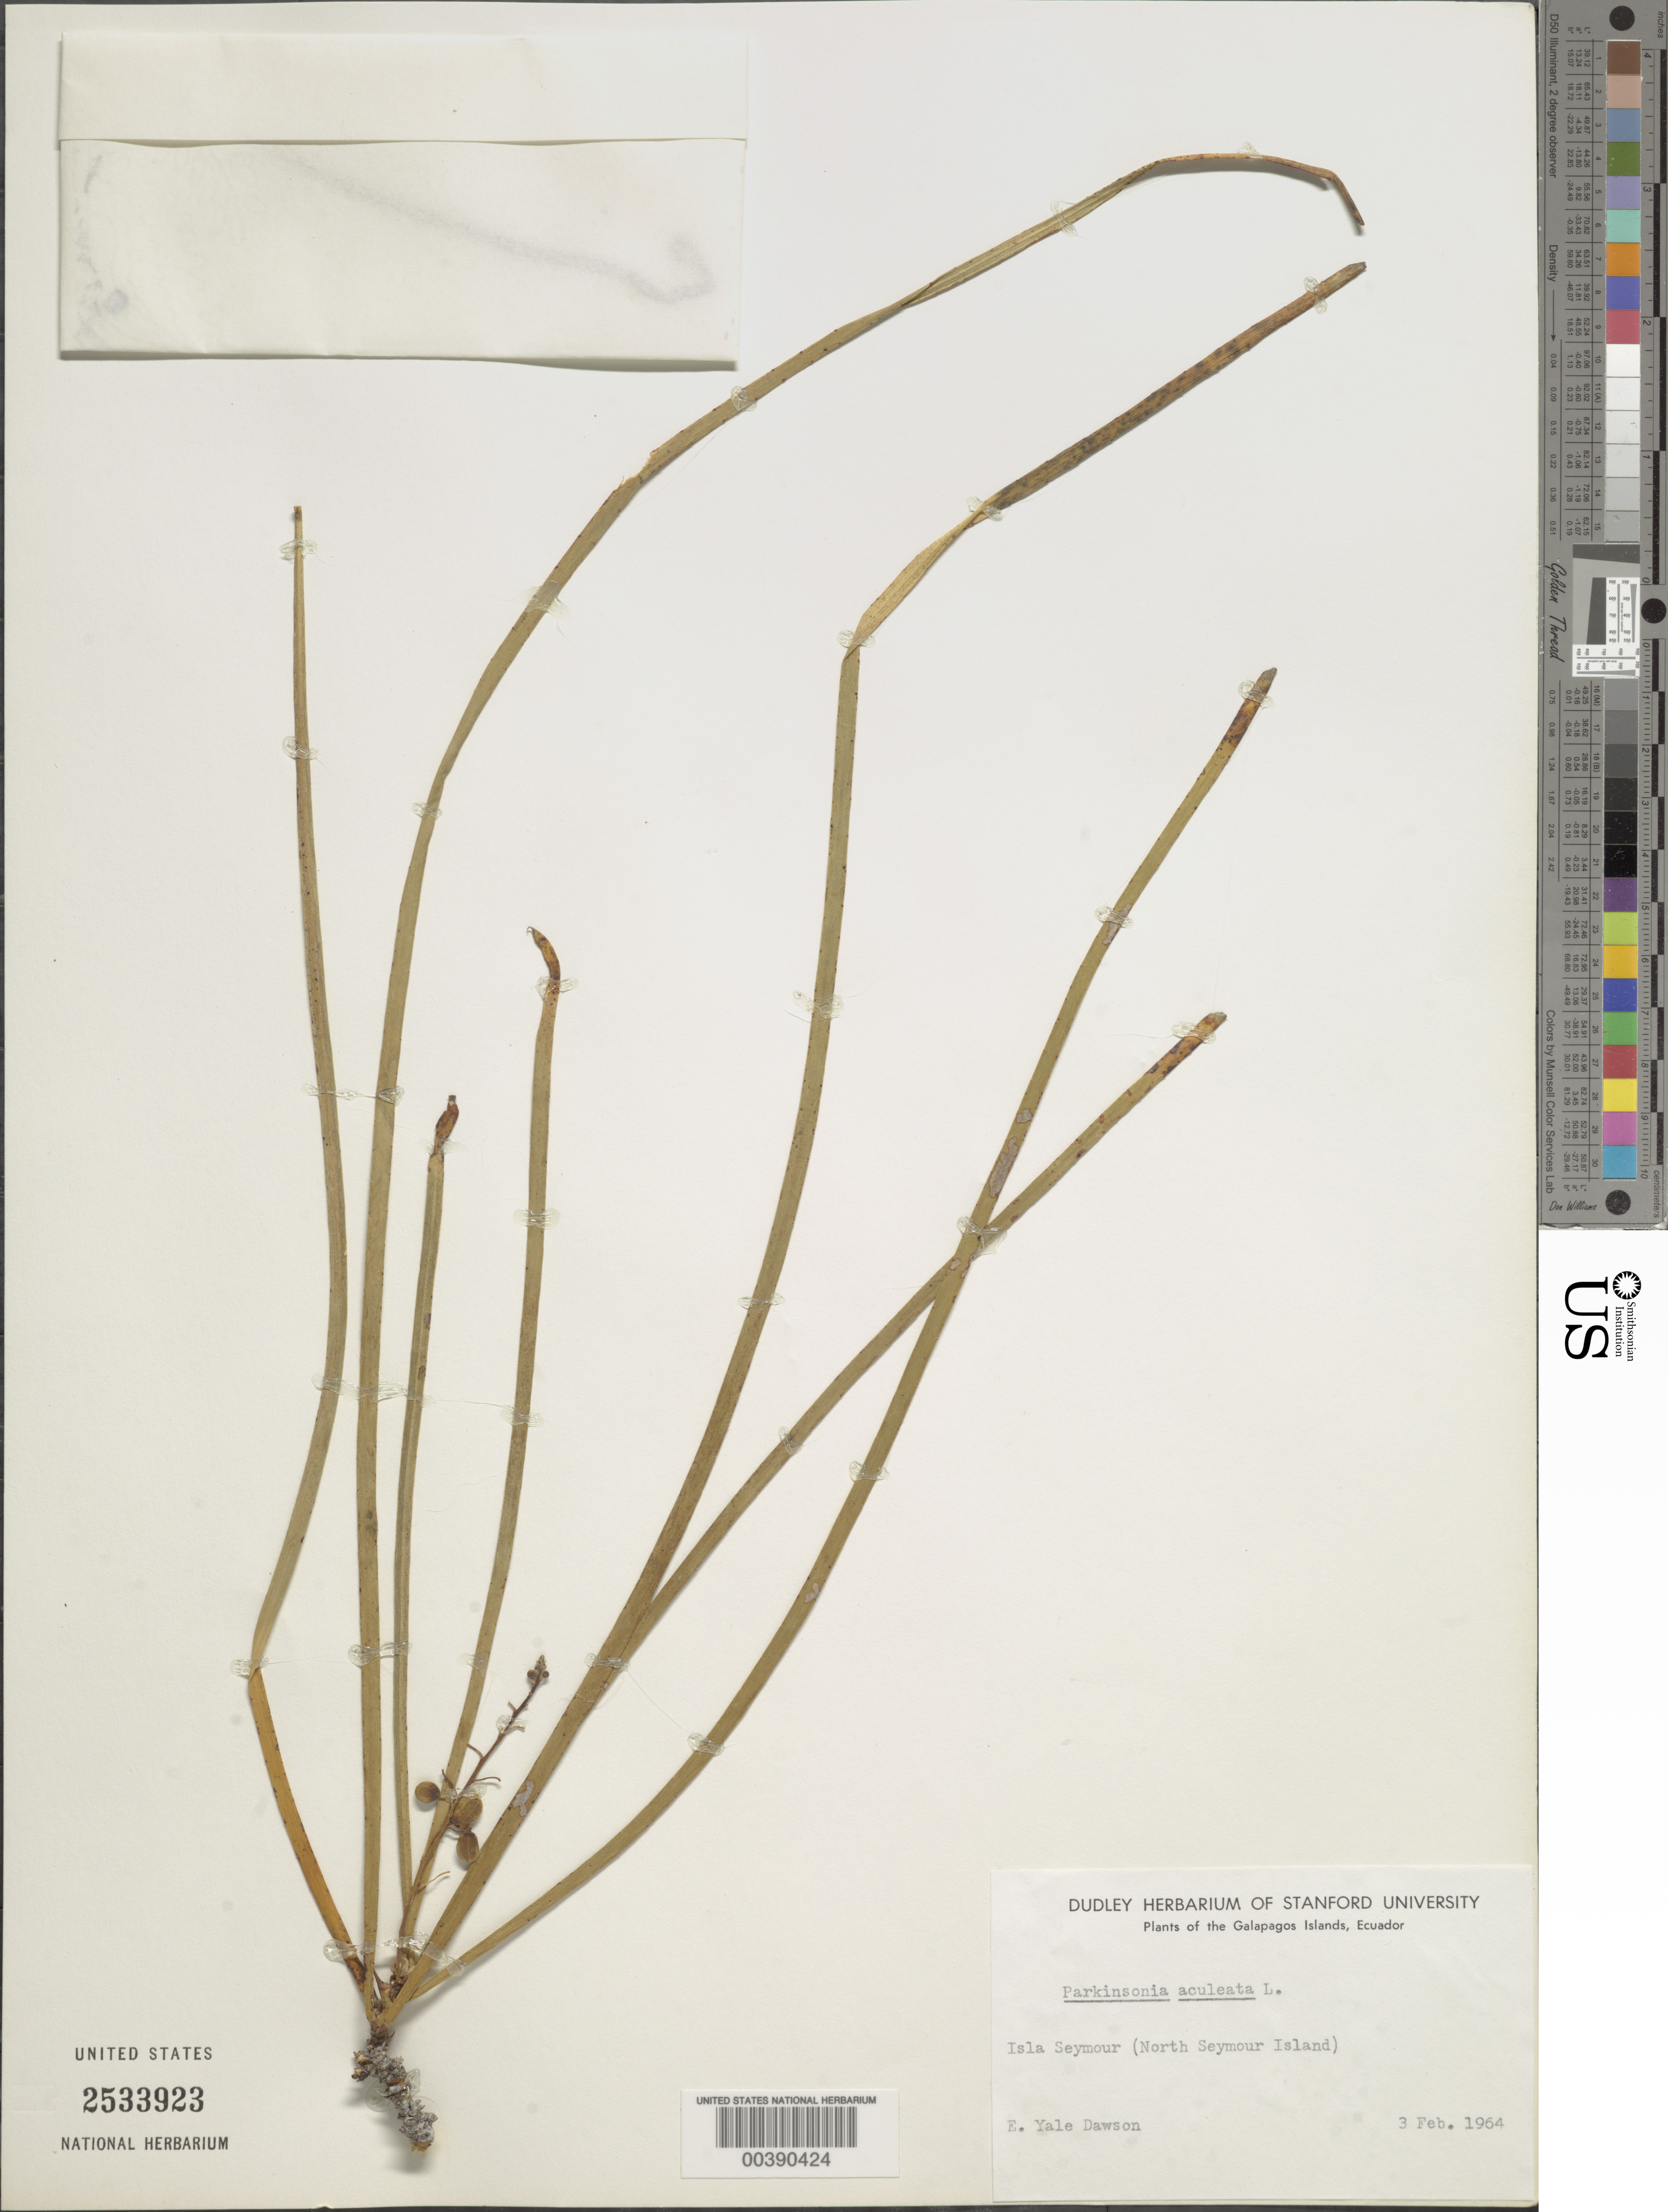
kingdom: Plantae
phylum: Tracheophyta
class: Magnoliopsida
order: Fabales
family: Fabaceae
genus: Parkinsonia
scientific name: Parkinsonia aculeata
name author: L.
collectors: E. Y. Dawson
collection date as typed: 03 Feb 1964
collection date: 1964-02-03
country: Ecuador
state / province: Colón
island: Seymour [North Seymour]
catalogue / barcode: US 2533923